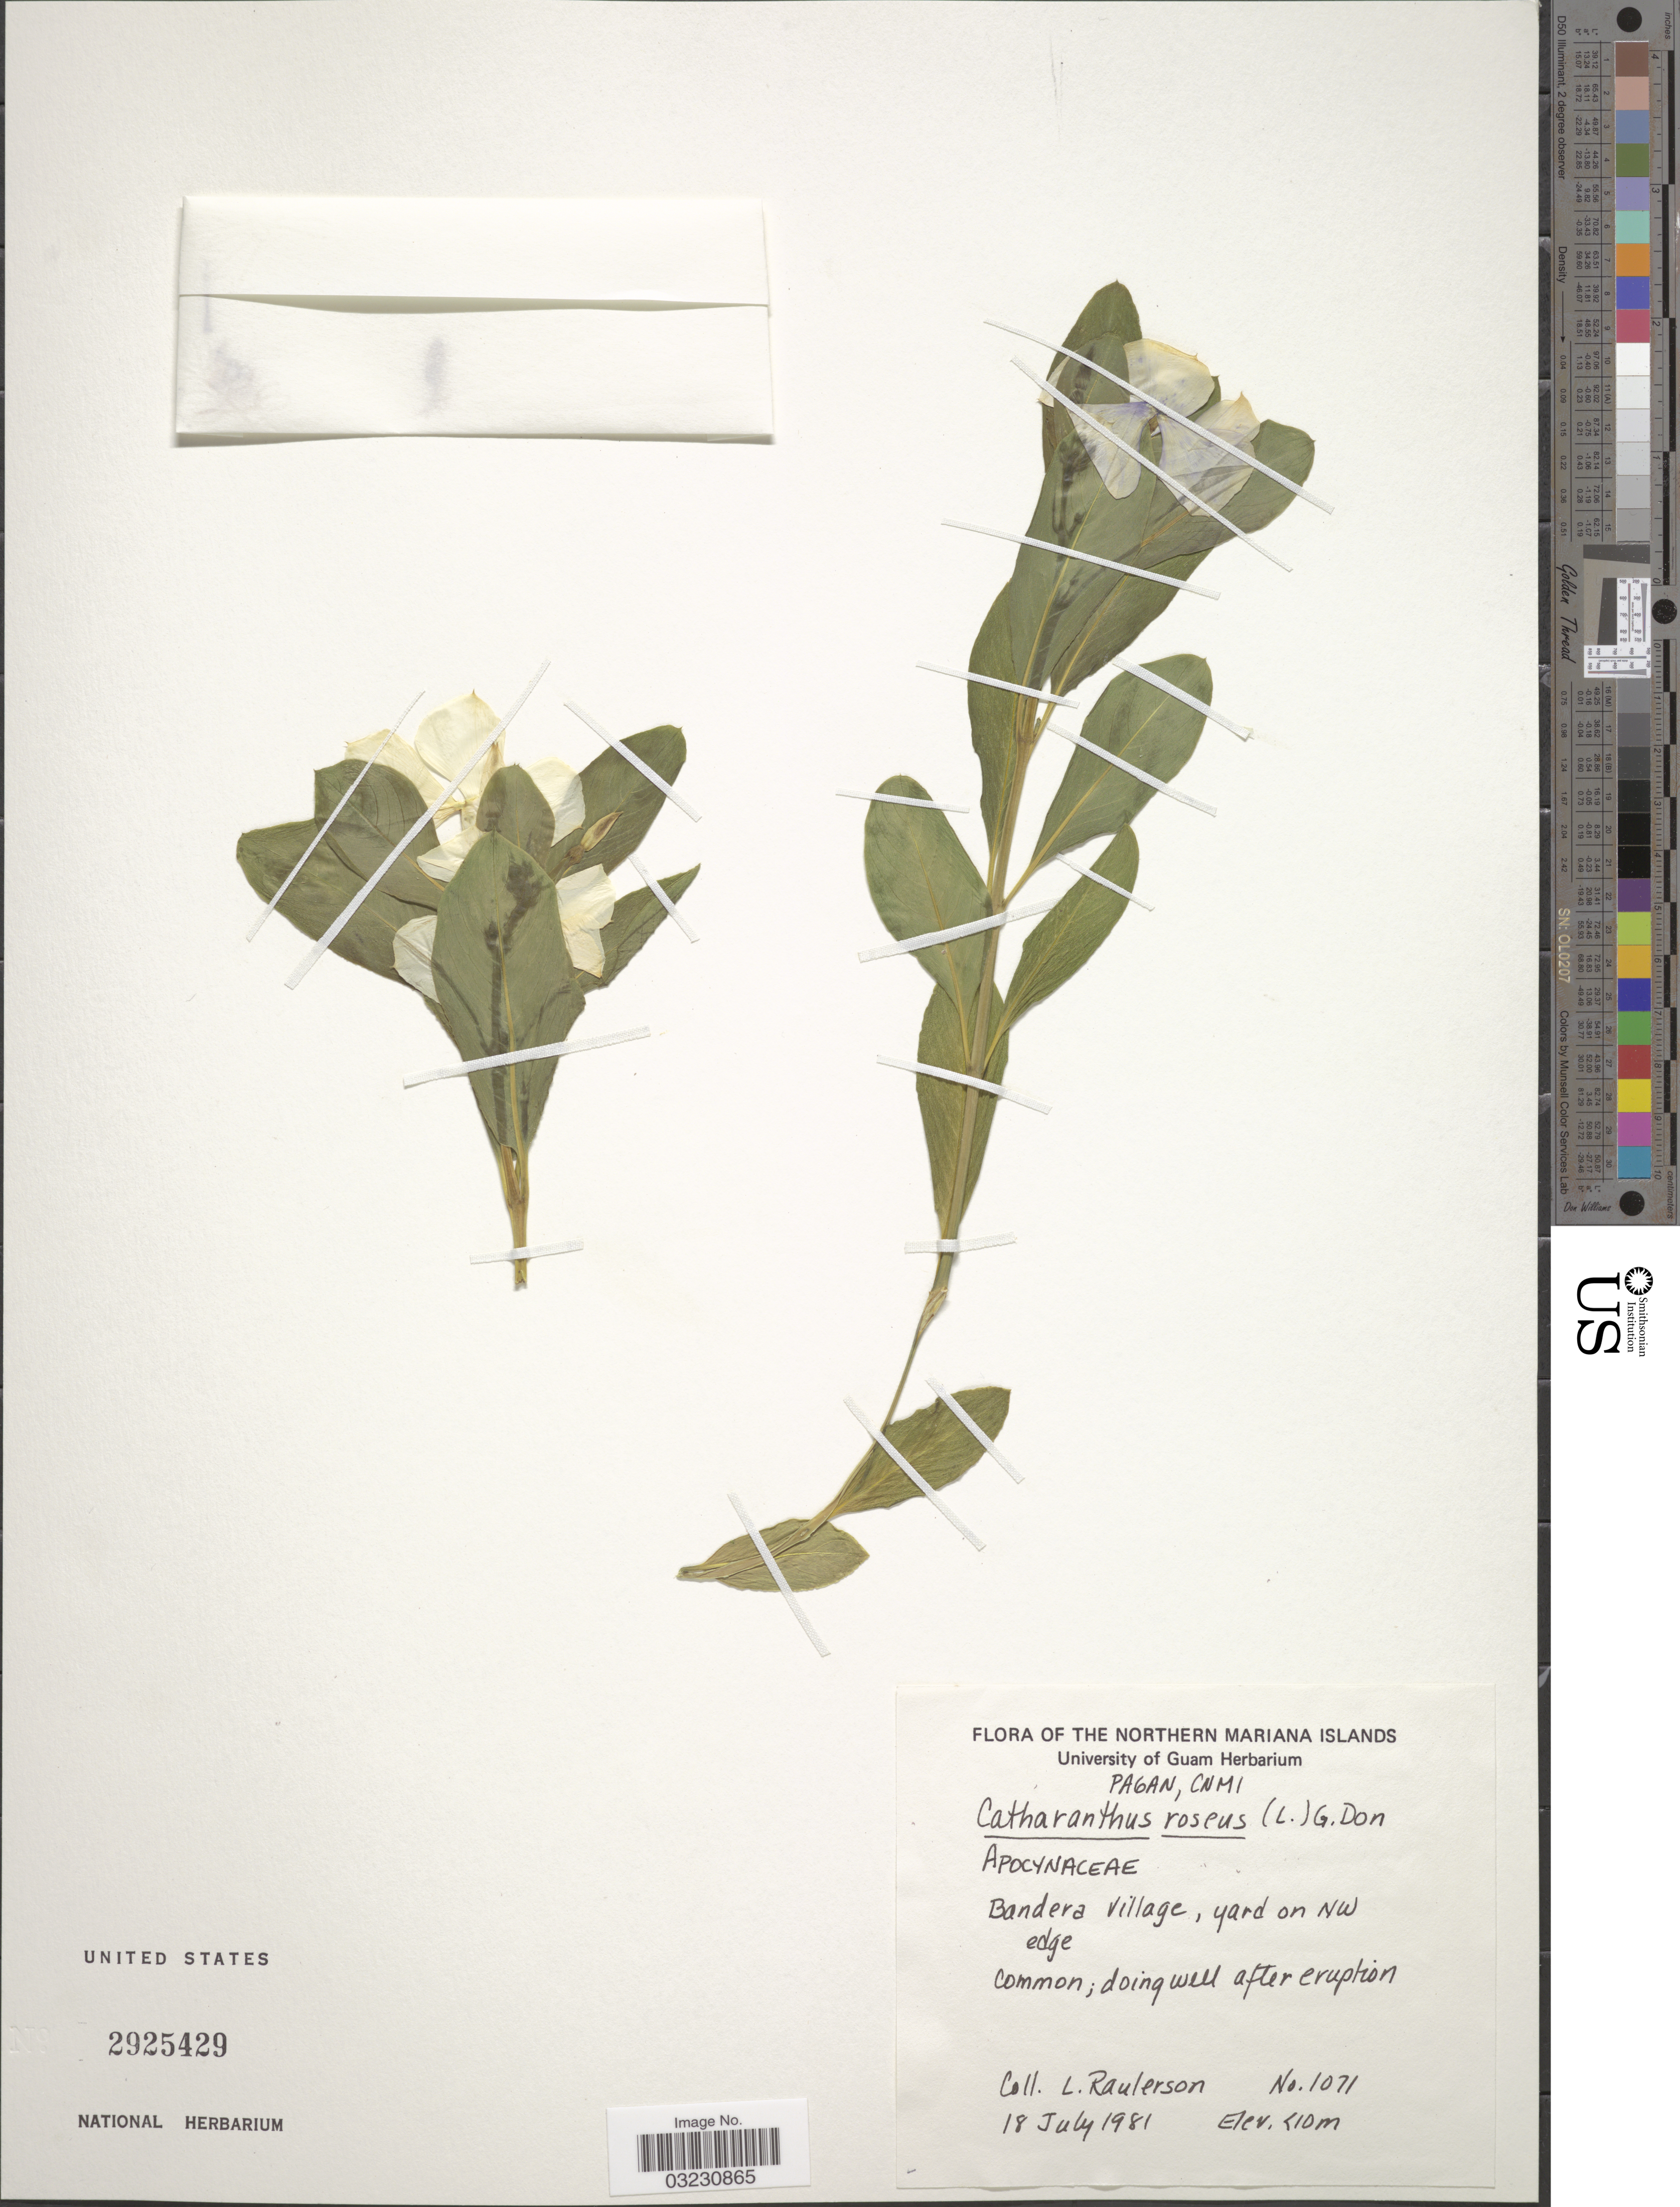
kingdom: Plantae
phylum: Tracheophyta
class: Magnoliopsida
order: Gentianales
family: Apocynaceae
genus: Catharanthus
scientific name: Catharanthus roseus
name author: (L.) G. Don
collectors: L. Raulerson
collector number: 1071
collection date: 1981-07-18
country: Northern Mariana Islands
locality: Pagan, CNMI Bandera Village, yard on NW edge.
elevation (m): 10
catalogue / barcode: US 2925429